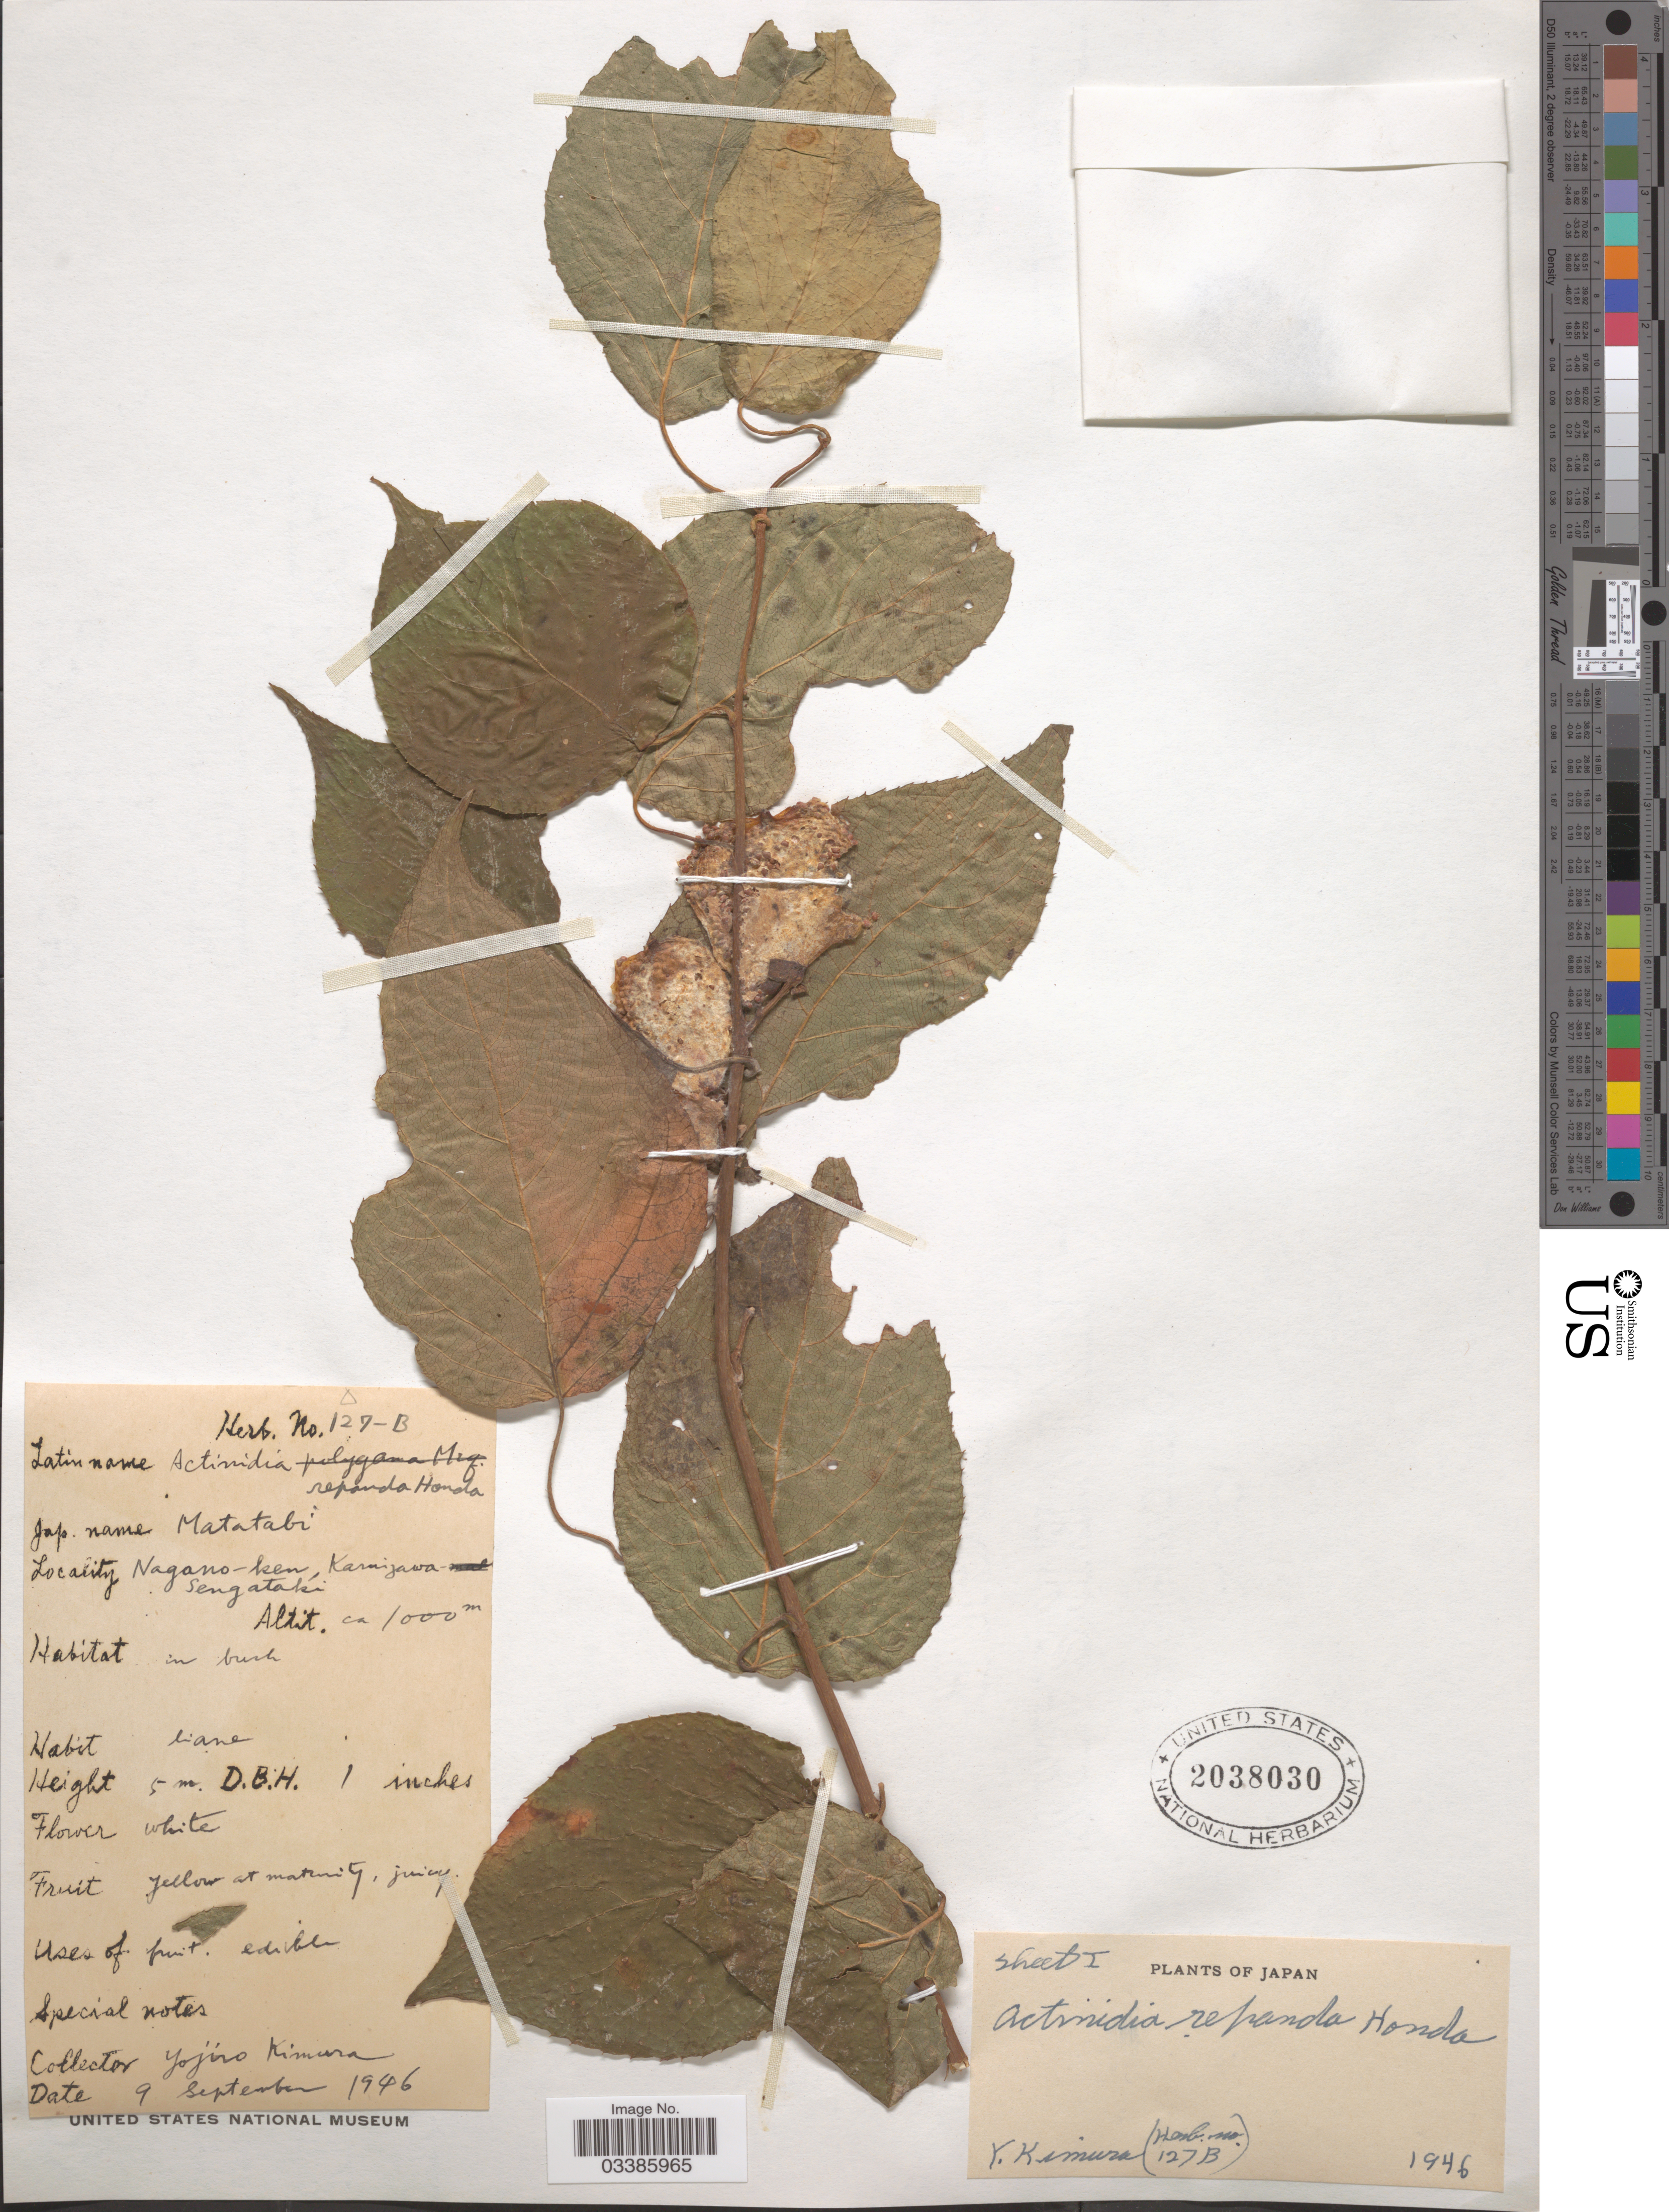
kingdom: Plantae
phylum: Tracheophyta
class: Magnoliopsida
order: Ericales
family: Actinidiaceae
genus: Actinidia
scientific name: Actinidia repanda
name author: Honda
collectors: Y. Kimura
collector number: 127-B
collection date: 1946-09-09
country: Japan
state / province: Nagano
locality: Nagano-ken, Karuizawa, Sengataki.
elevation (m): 1000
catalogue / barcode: US 2038030